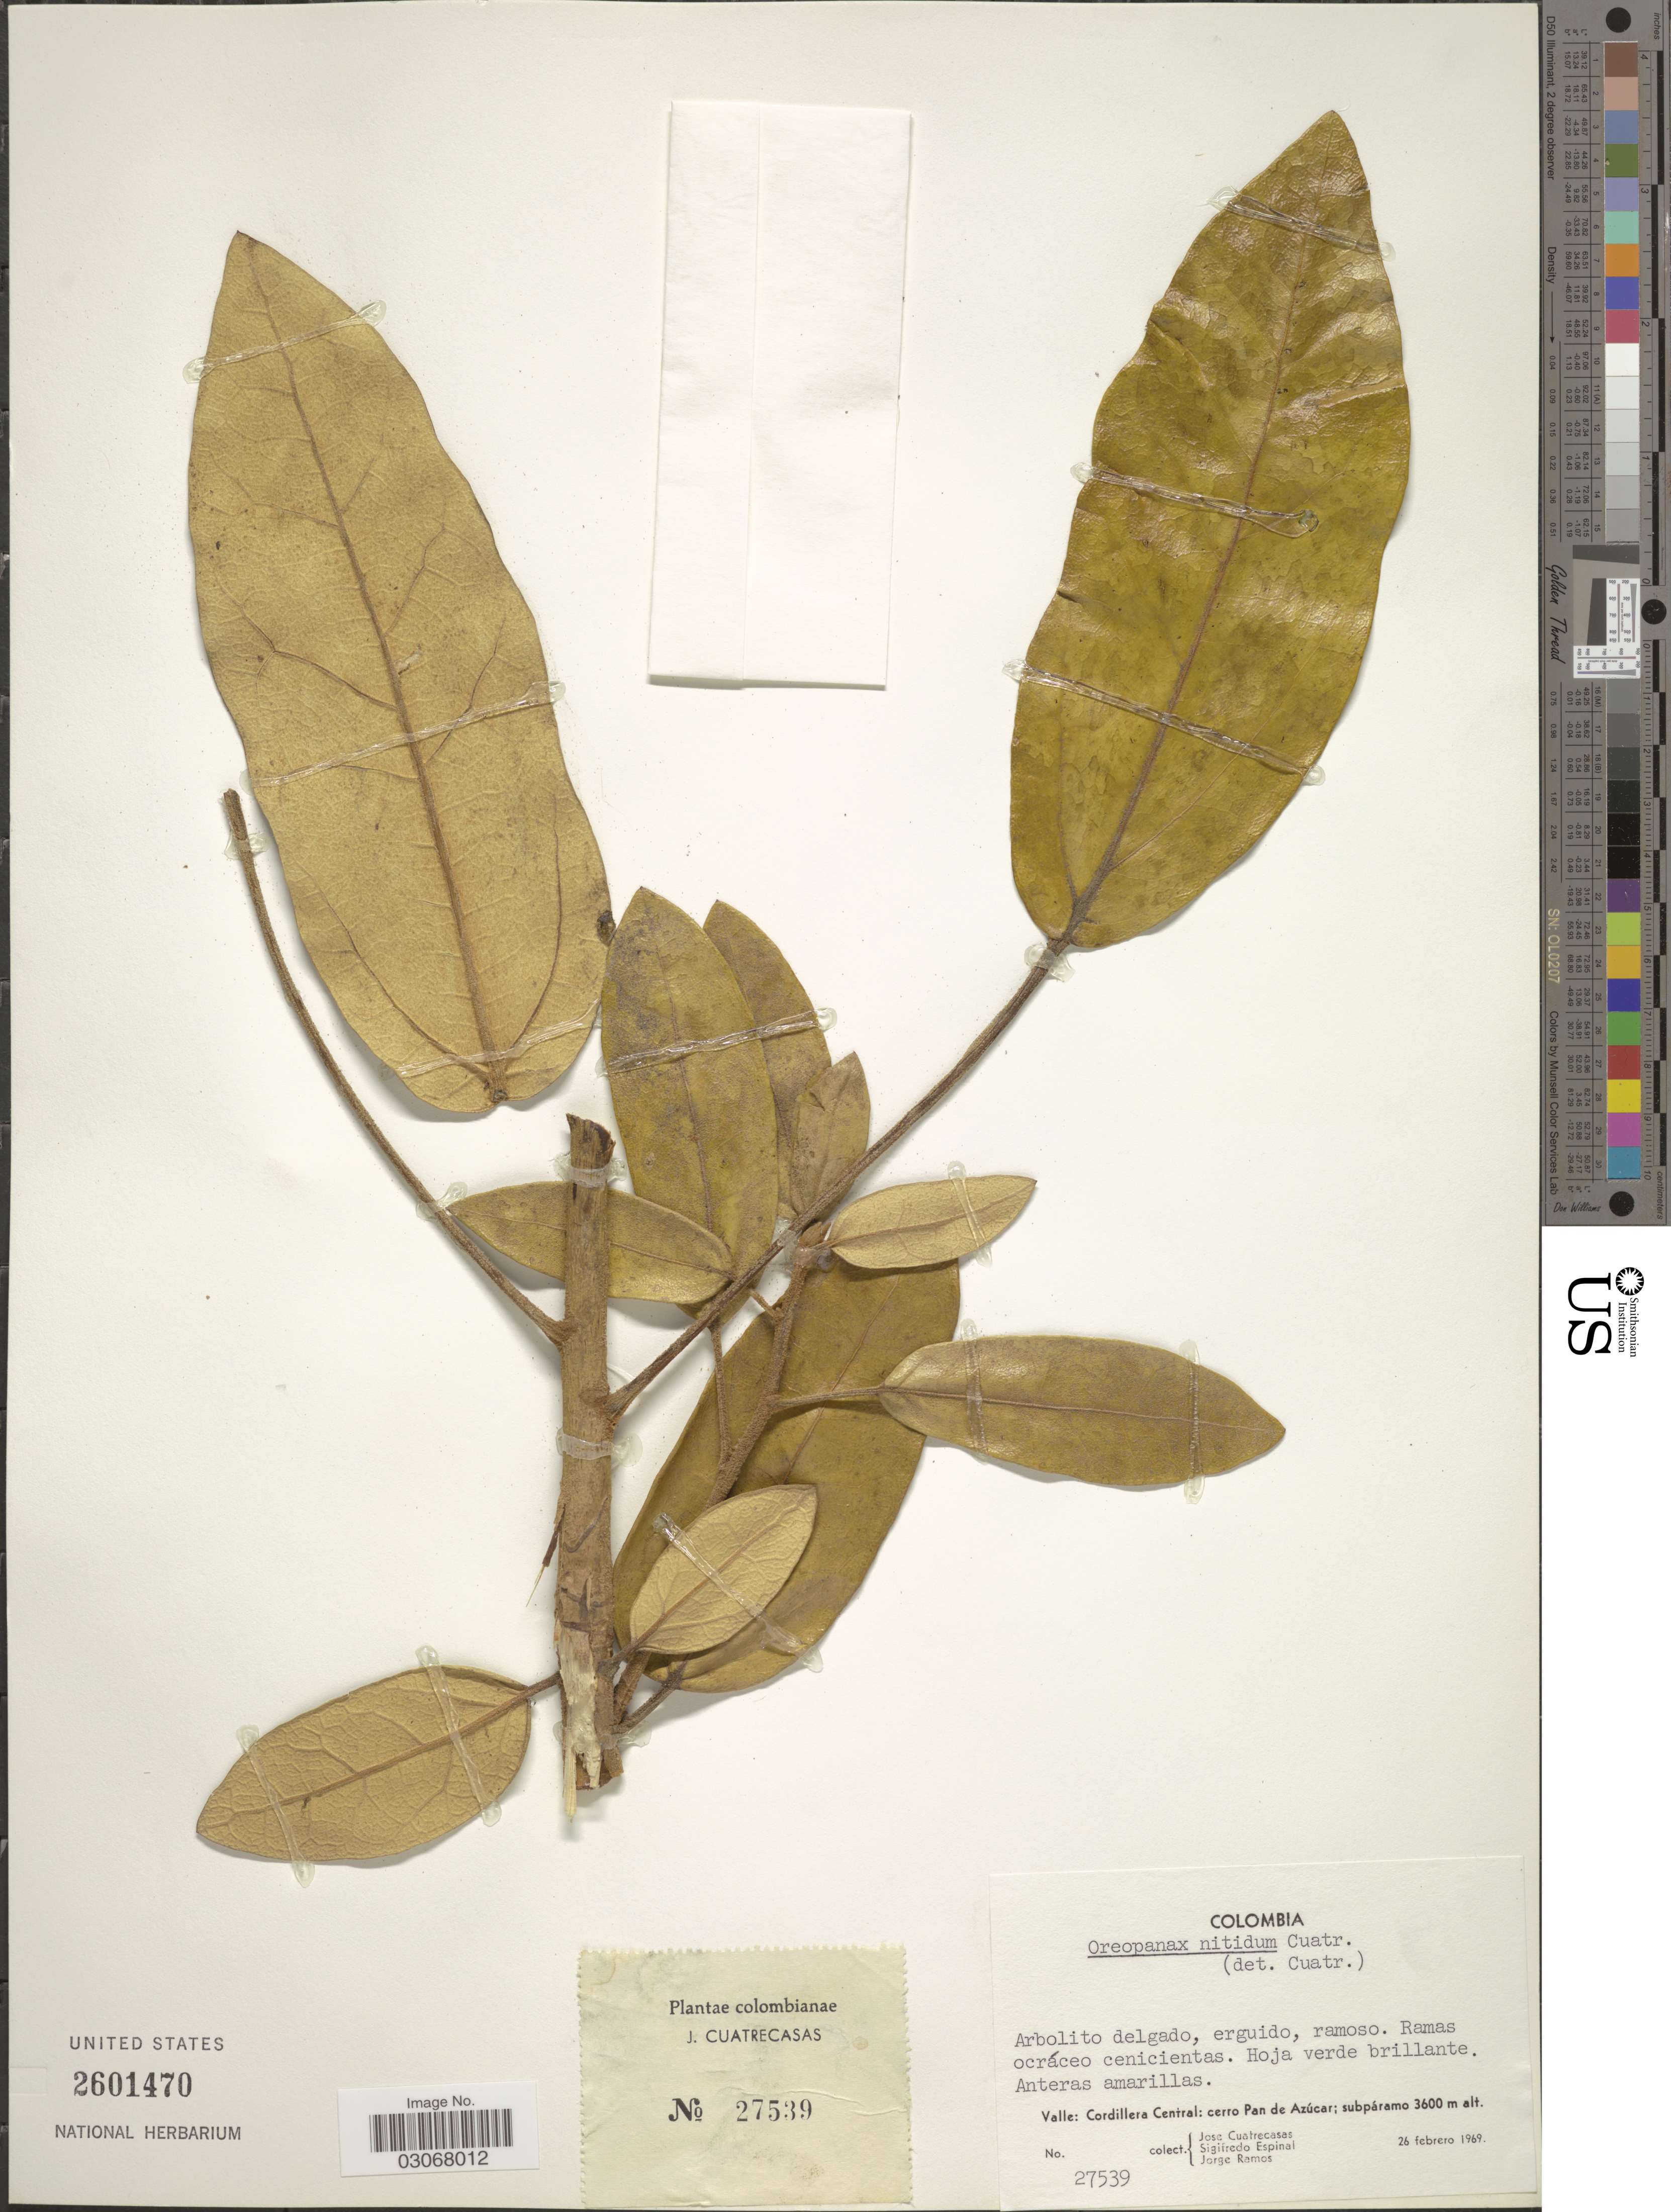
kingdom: Plantae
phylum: Tracheophyta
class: Magnoliopsida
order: Apiales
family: Araliaceae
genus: Oreopanax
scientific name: Oreopanax nitidus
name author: Cuatrec.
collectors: J. Cuatrecasas, Sigifredo Espinal & J. Ramos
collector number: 27539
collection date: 1969-02-26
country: Colombia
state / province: Valle del Cauca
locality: Valle: Cordillera Central: cerro Pan de Azúcar; subpáramo.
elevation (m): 3600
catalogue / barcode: US 2601470